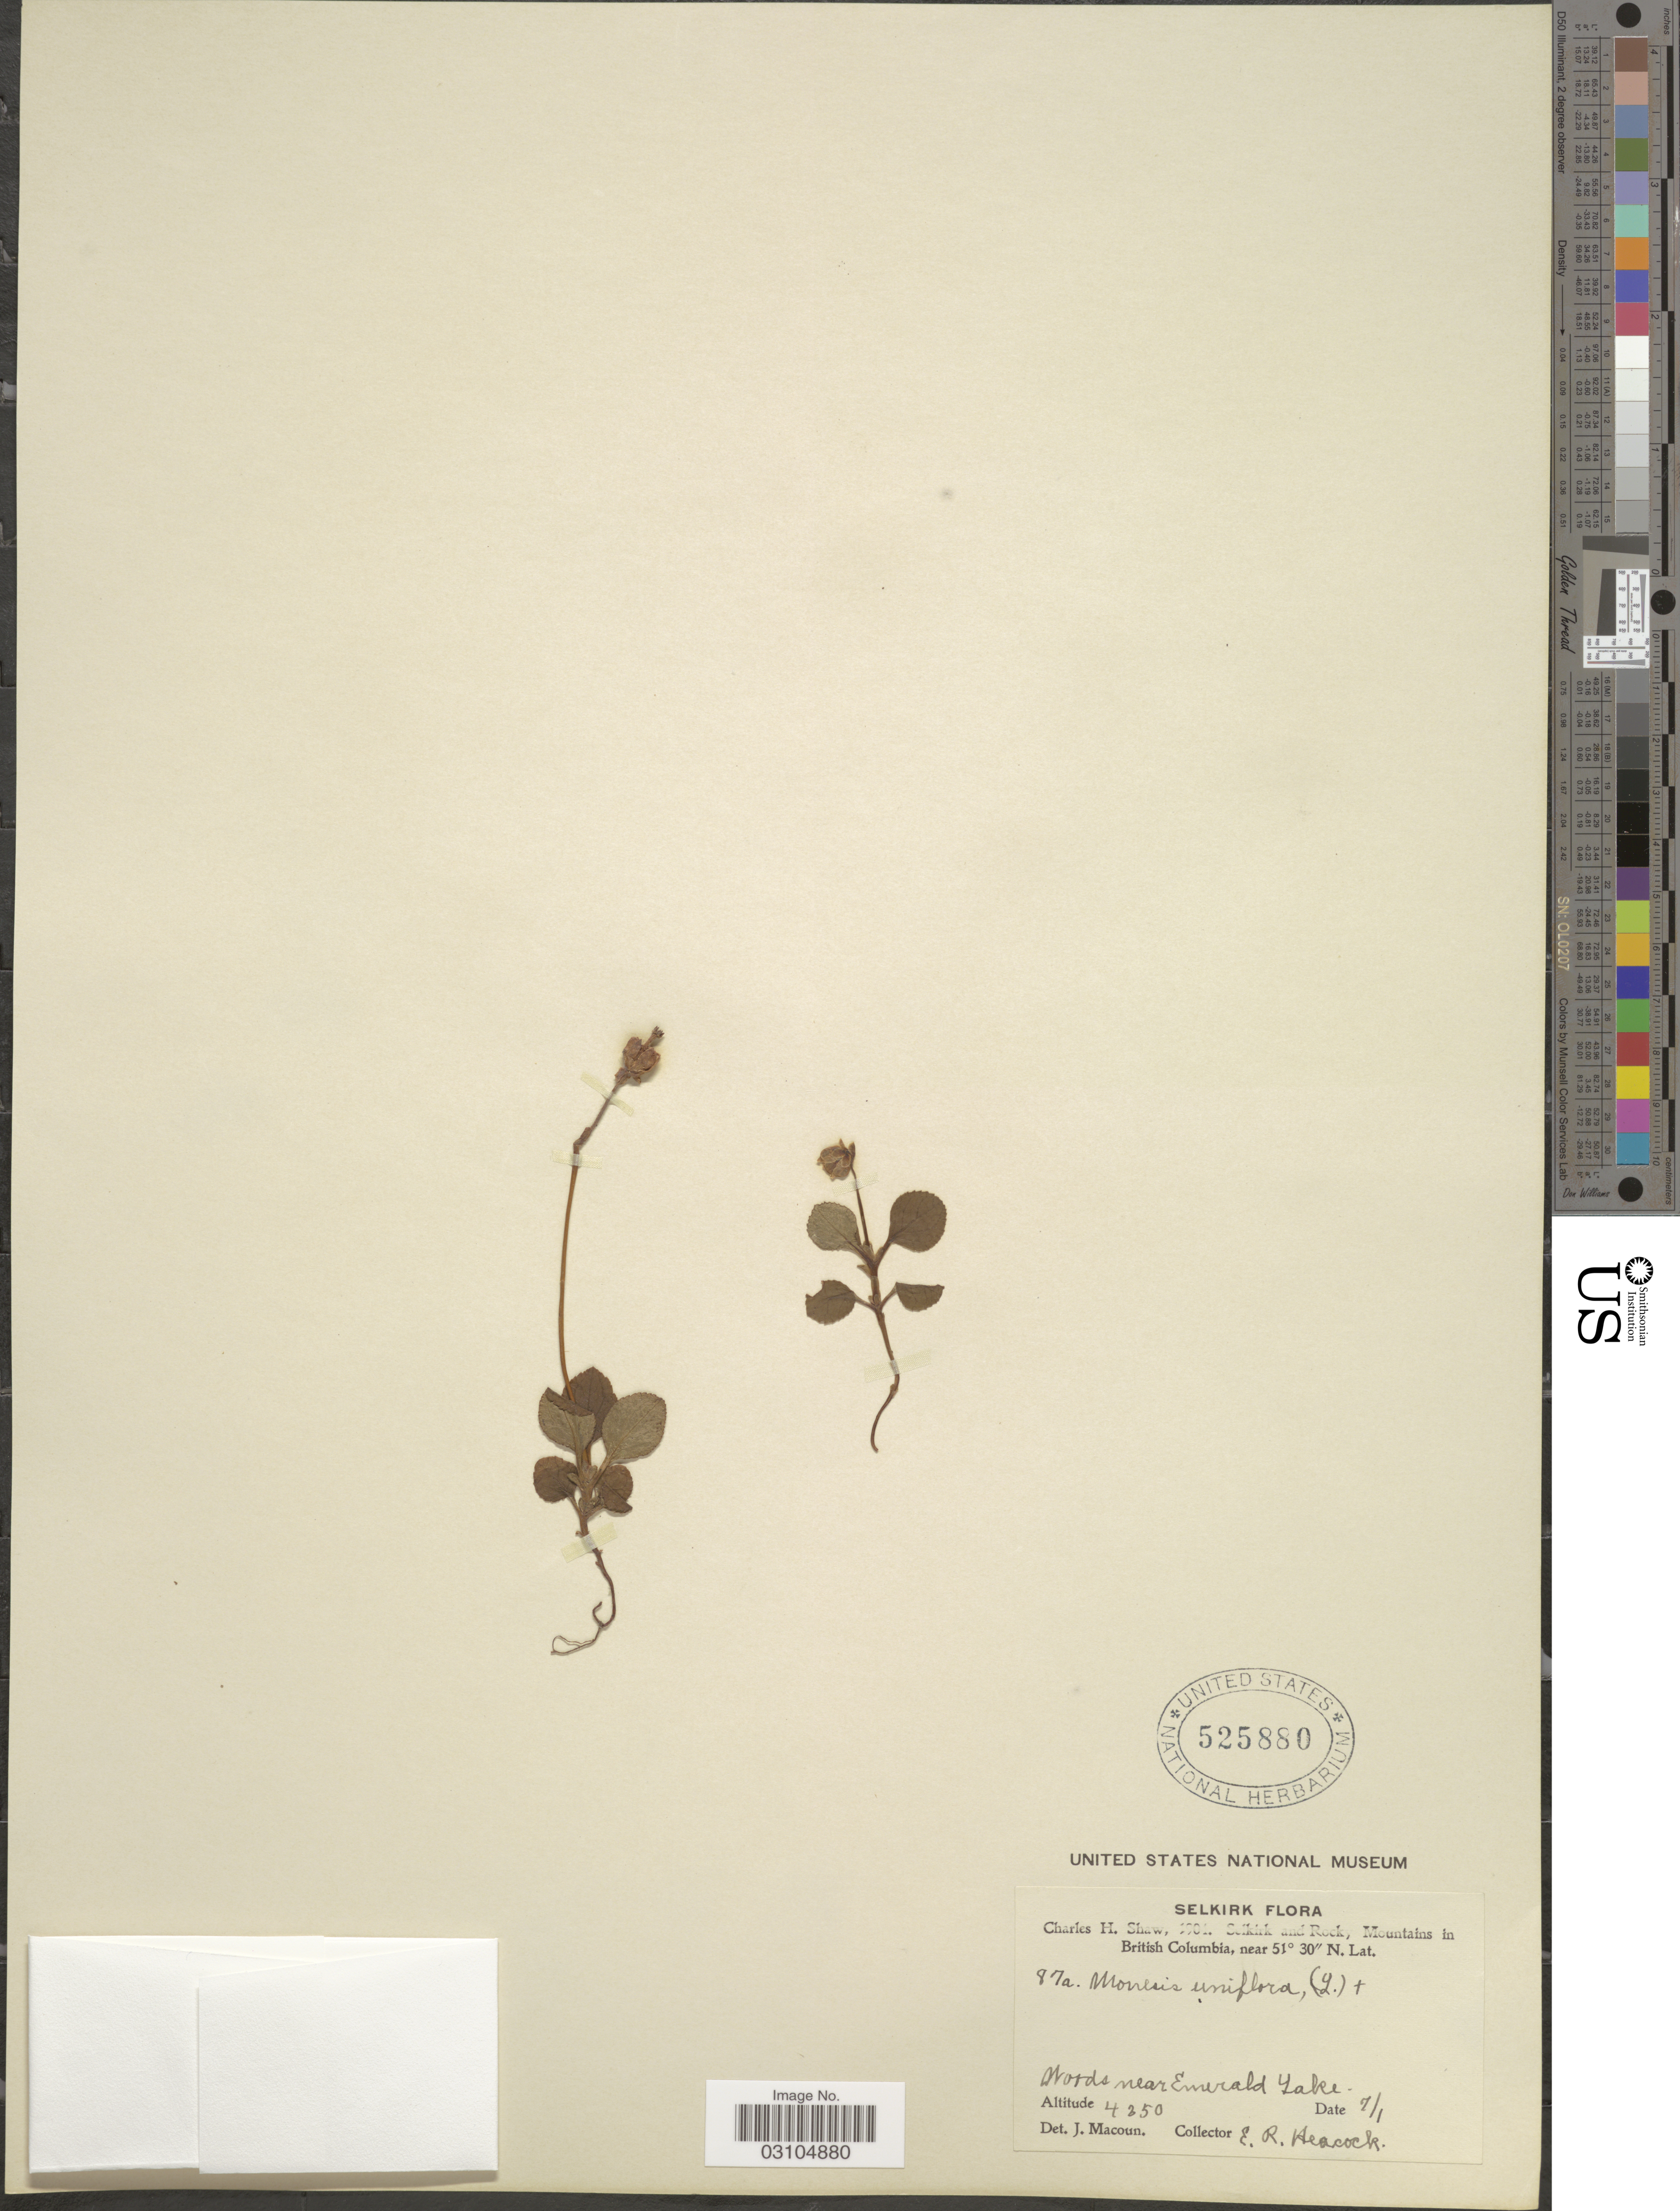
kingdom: Plantae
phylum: Tracheophyta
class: Magnoliopsida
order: Ericales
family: Ericaceae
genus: Moneses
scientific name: Moneses uniflora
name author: (L.) A. Gray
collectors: E. Heacock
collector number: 87a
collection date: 1904-07-01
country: Canada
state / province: British Columbia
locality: Selkirk and Rock, Mountains in British Columbia, Woods near Emerald Lake.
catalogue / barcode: US 525880